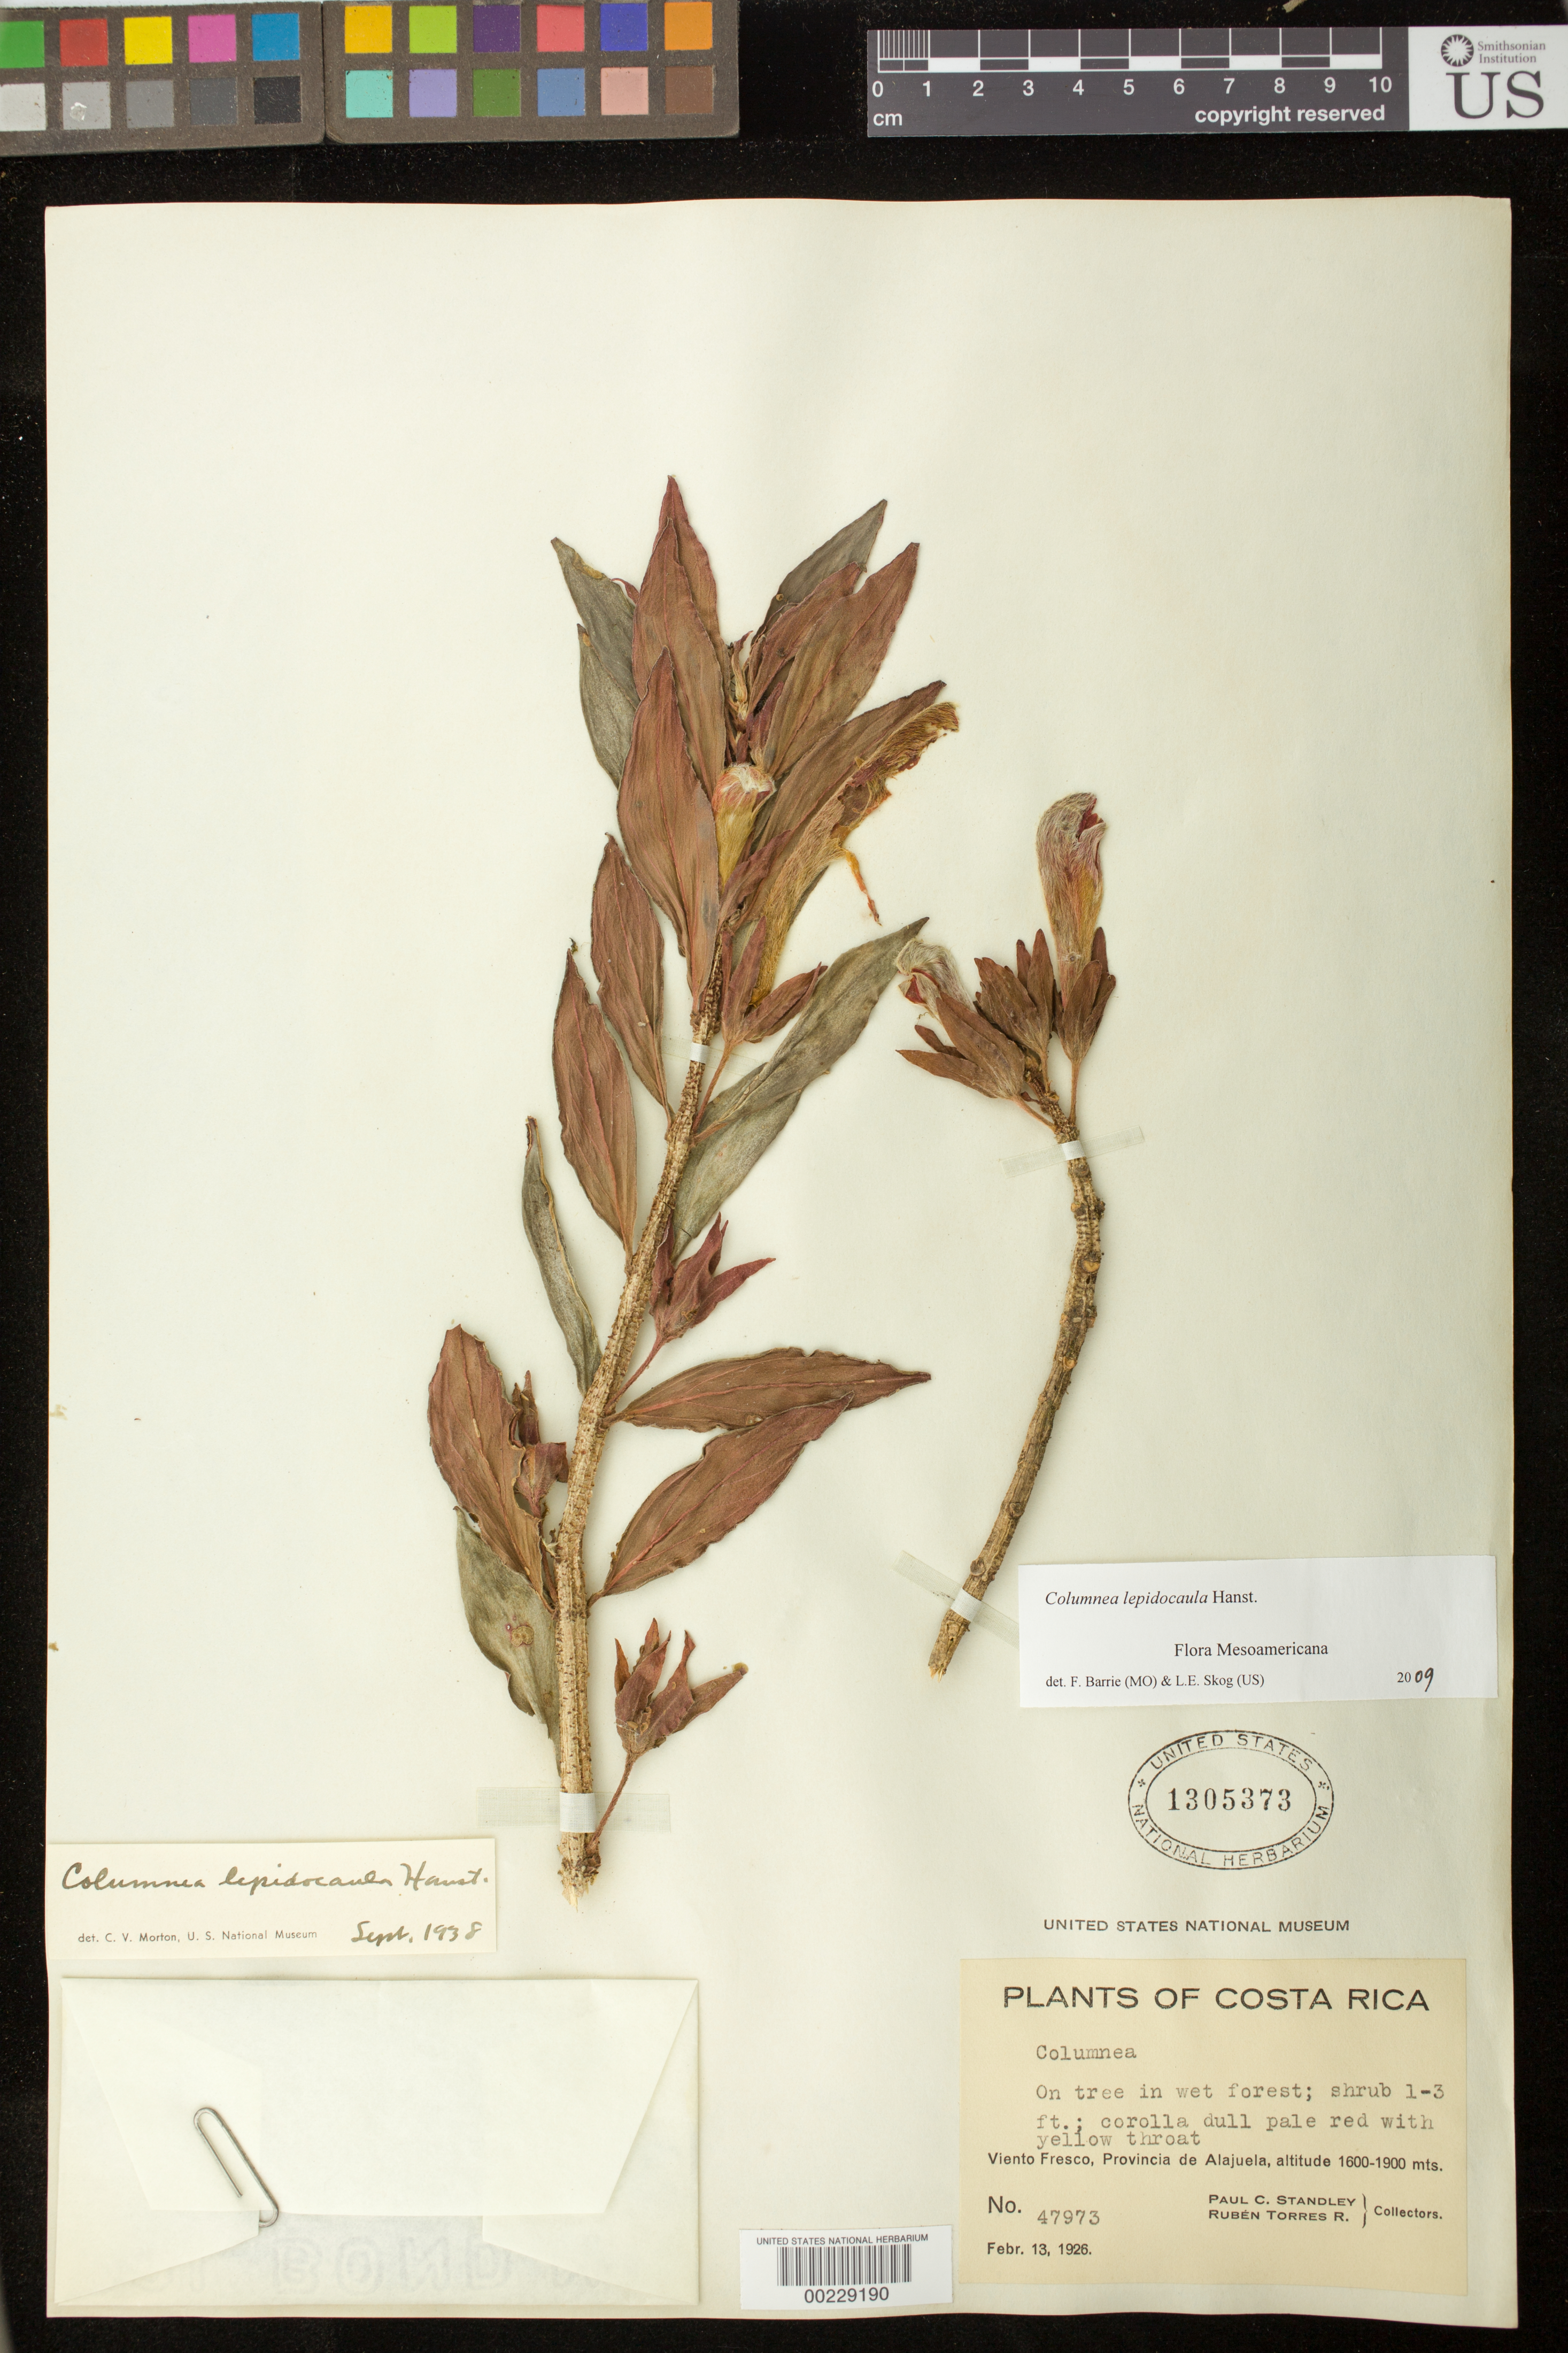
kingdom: Plantae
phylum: Tracheophyta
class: Magnoliopsida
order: Lamiales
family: Gesneriaceae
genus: Columnea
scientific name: Columnea lepidocaula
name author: Hanst.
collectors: P. C. Standley & R. Torres R.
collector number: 47973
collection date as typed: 13 Feb 1926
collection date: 1926-02-13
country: Costa Rica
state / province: Alajuela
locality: Viento Fresco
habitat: On tree in wet forest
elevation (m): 1600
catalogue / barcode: US 1305373